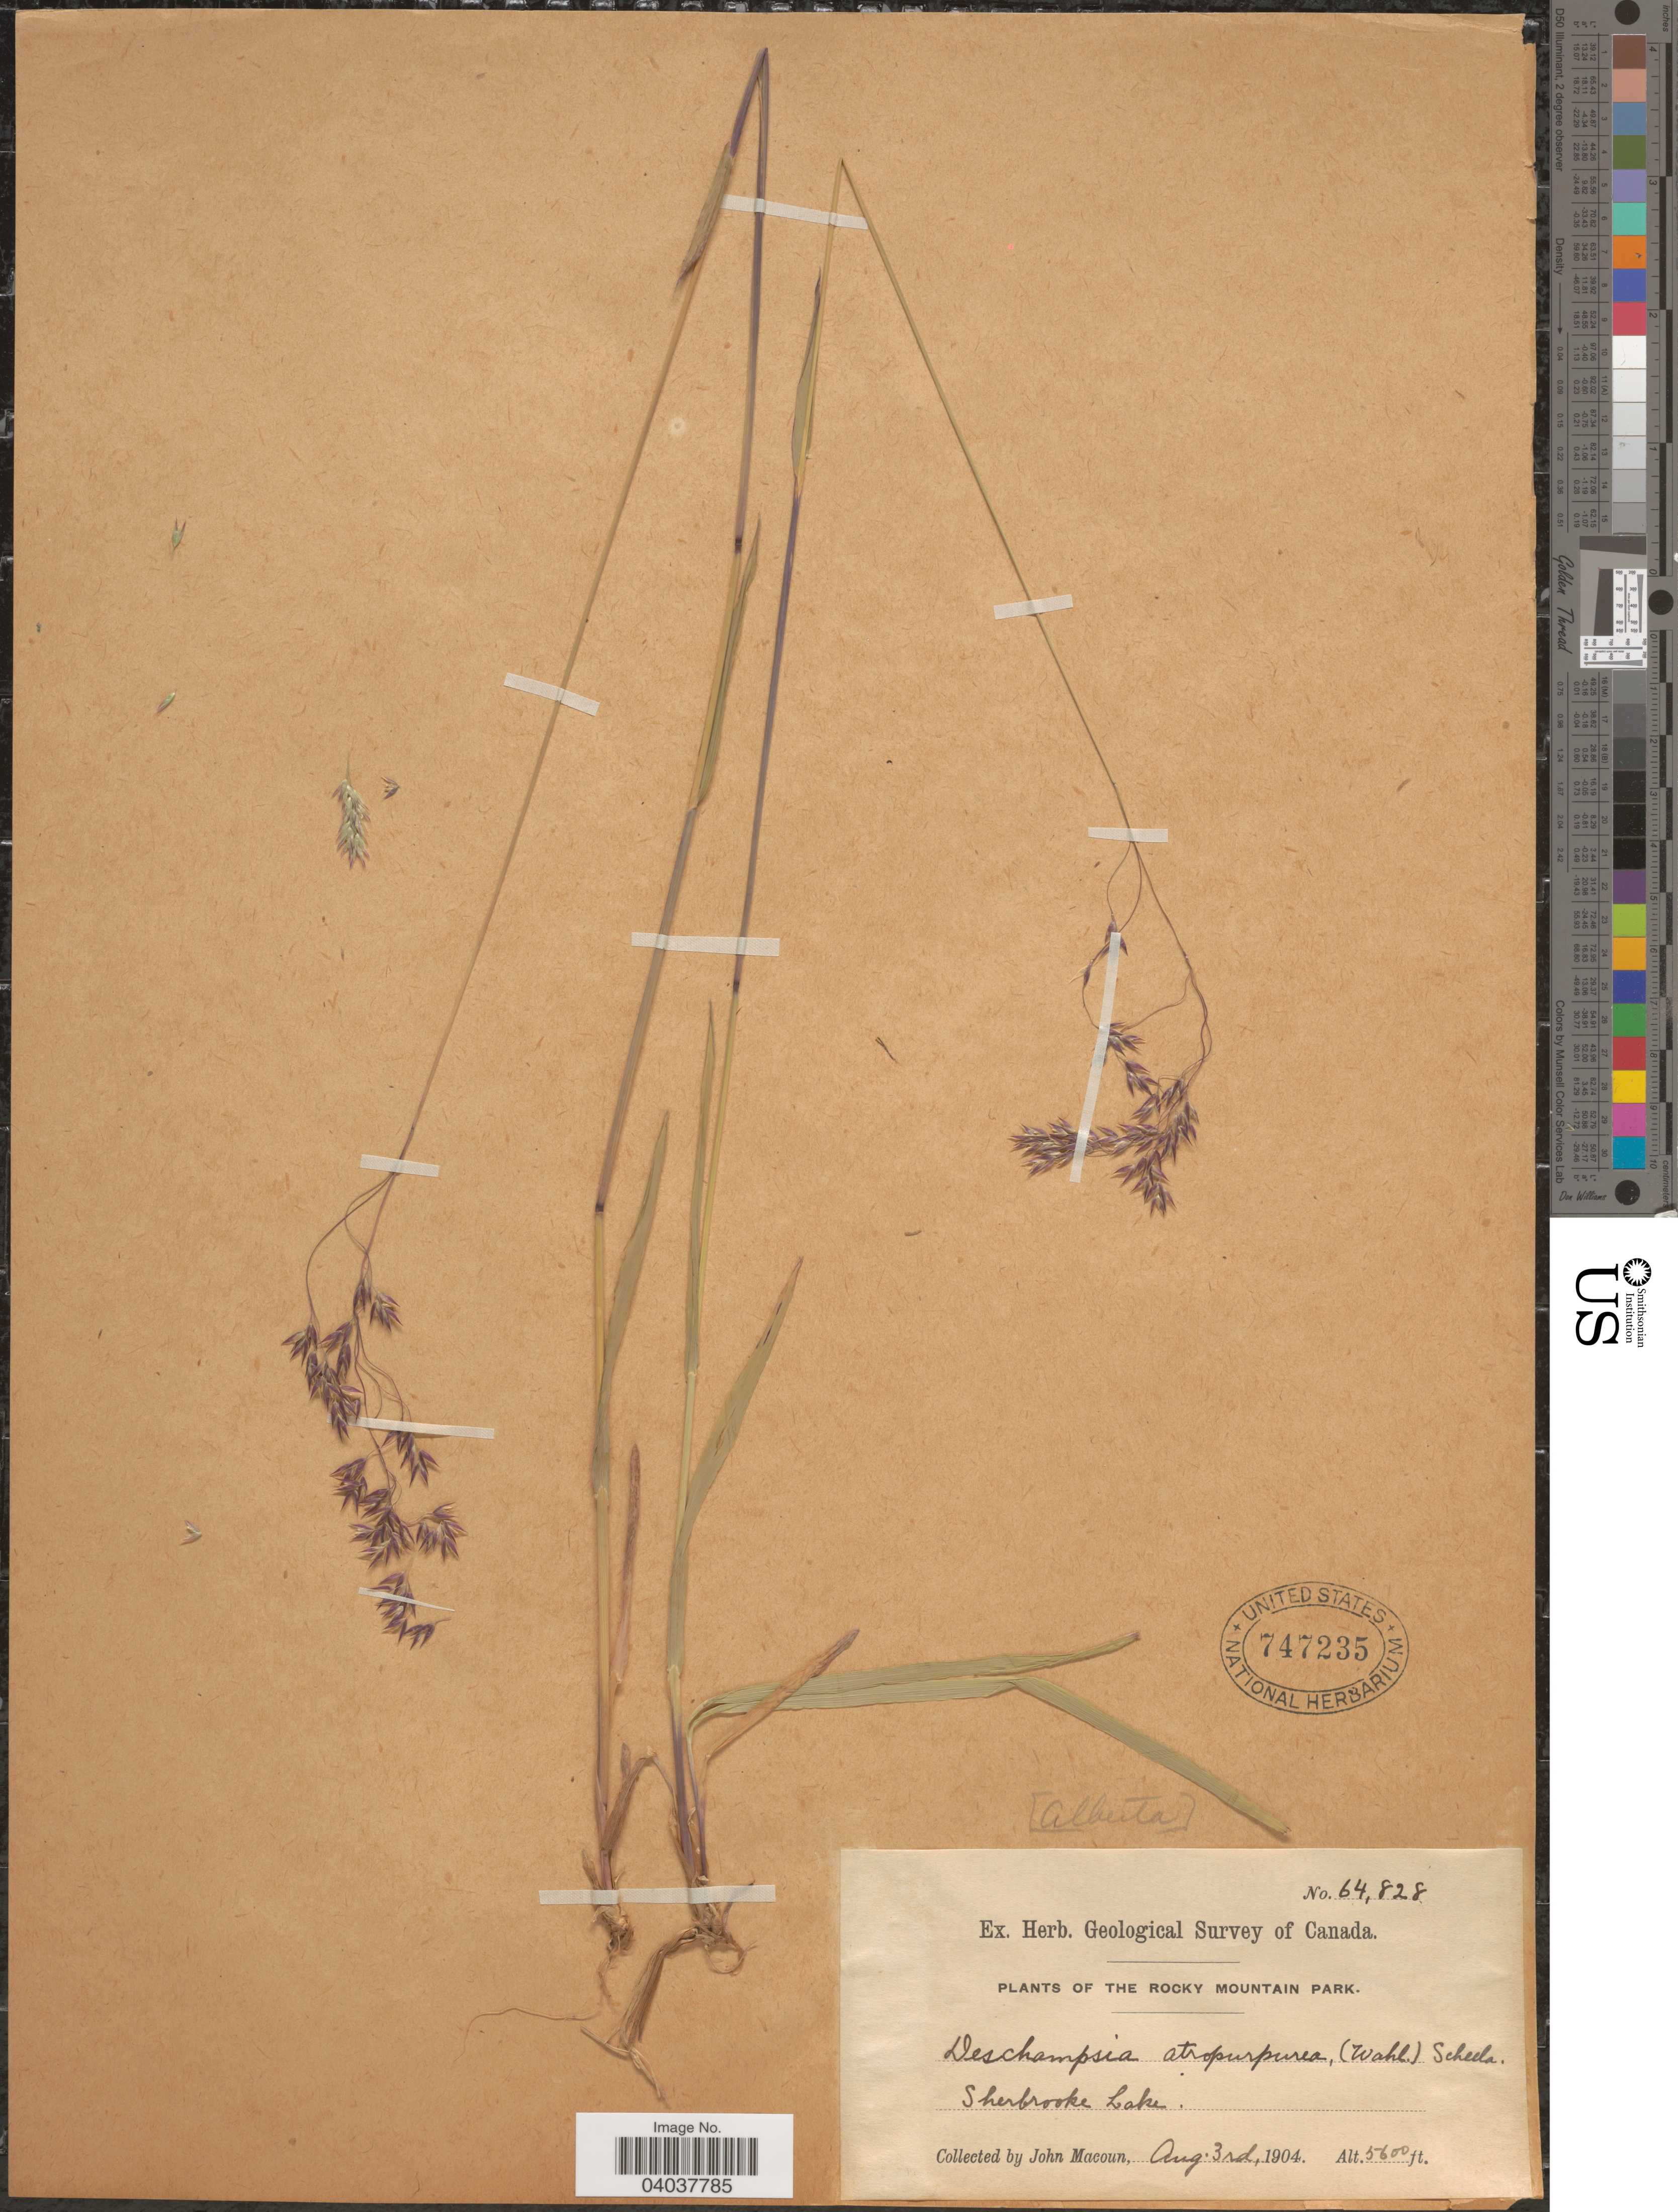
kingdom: Plantae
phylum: Tracheophyta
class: Liliopsida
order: Poales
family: Poaceae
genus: Vahlodea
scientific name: Vahlodea atropurpurea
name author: (Wahlenb.) Fr. ex Hartm.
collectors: J. Macoun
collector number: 64828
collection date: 1904-08-03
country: Canada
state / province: Alberta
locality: The Rocky Mountain Park. Sherbrooke Lake.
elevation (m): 1707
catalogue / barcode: US 747235